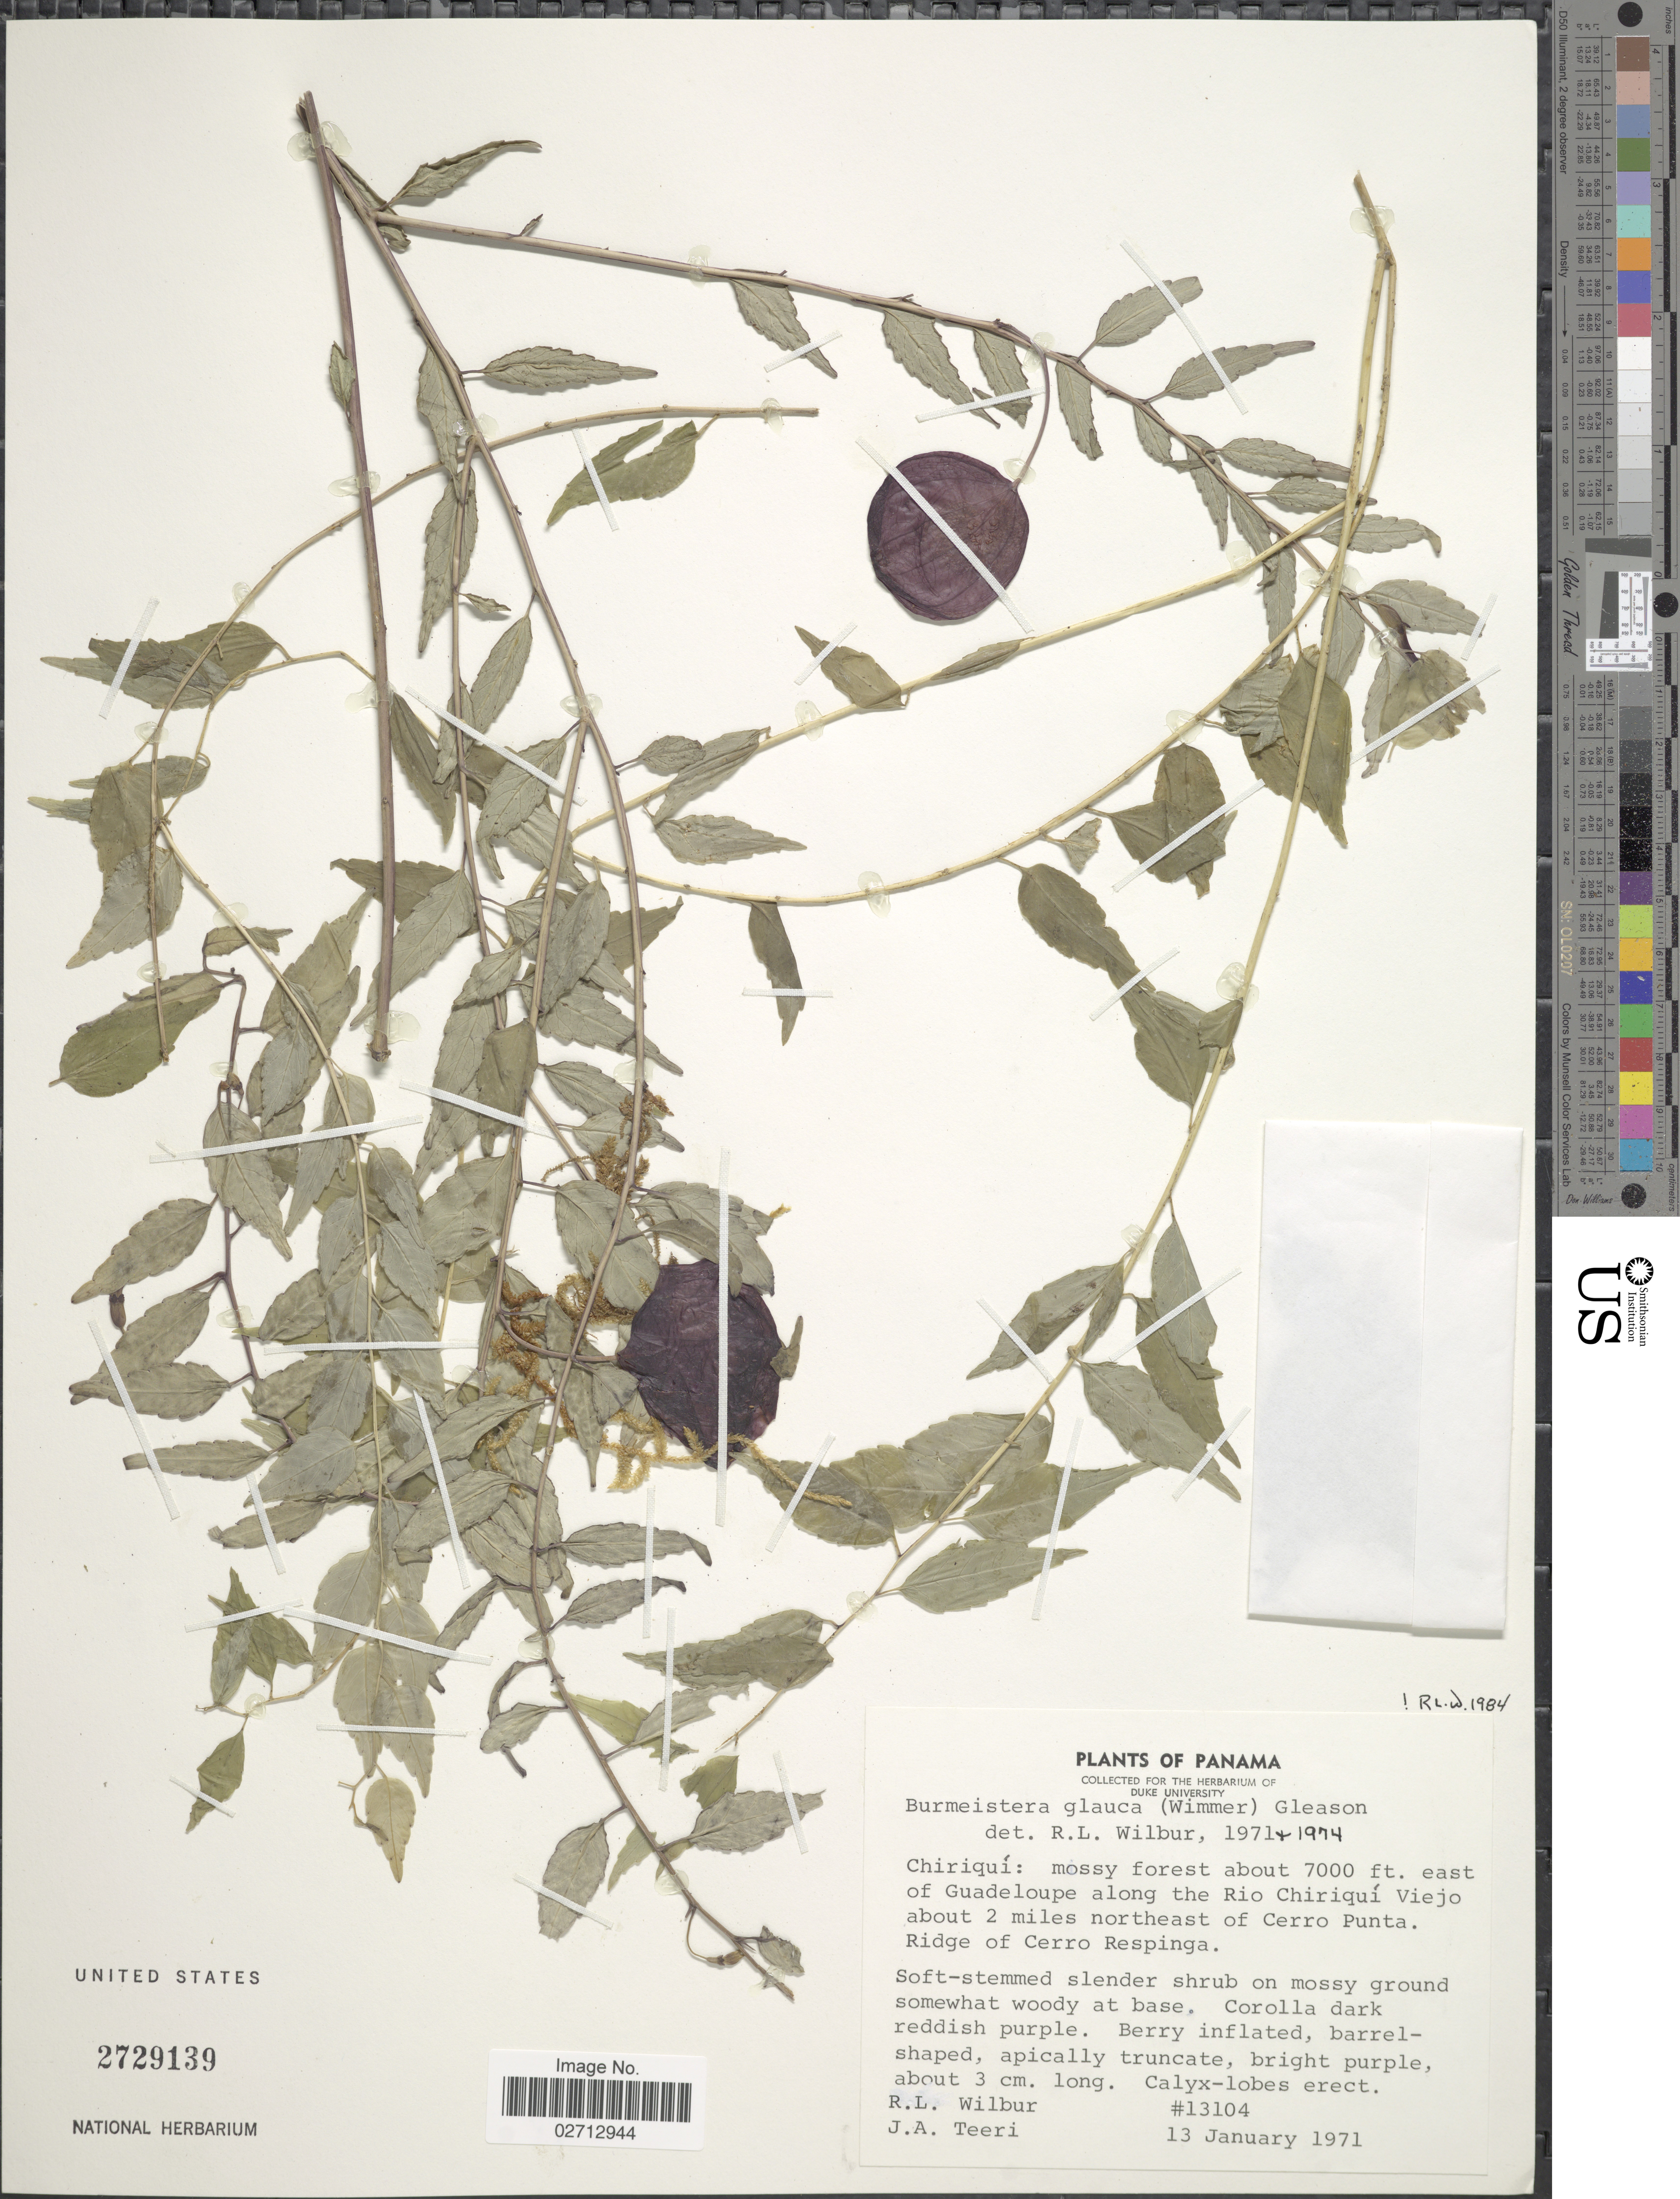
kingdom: Plantae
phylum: Tracheophyta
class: Magnoliopsida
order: Asterales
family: Campanulaceae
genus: Burmeistera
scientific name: Burmeistera glauca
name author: (E. Wimm.) Gleason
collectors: R. L. Wilbur & J. Teeri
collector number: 13104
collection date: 1971-01-13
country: Panama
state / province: Chiriqui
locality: East of Guadeloupe along the Rio Chiriqui Viejo about 2 miles northeast of Cerro Punta. Ridge of Cerro Respinga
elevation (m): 2134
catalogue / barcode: US 2729139